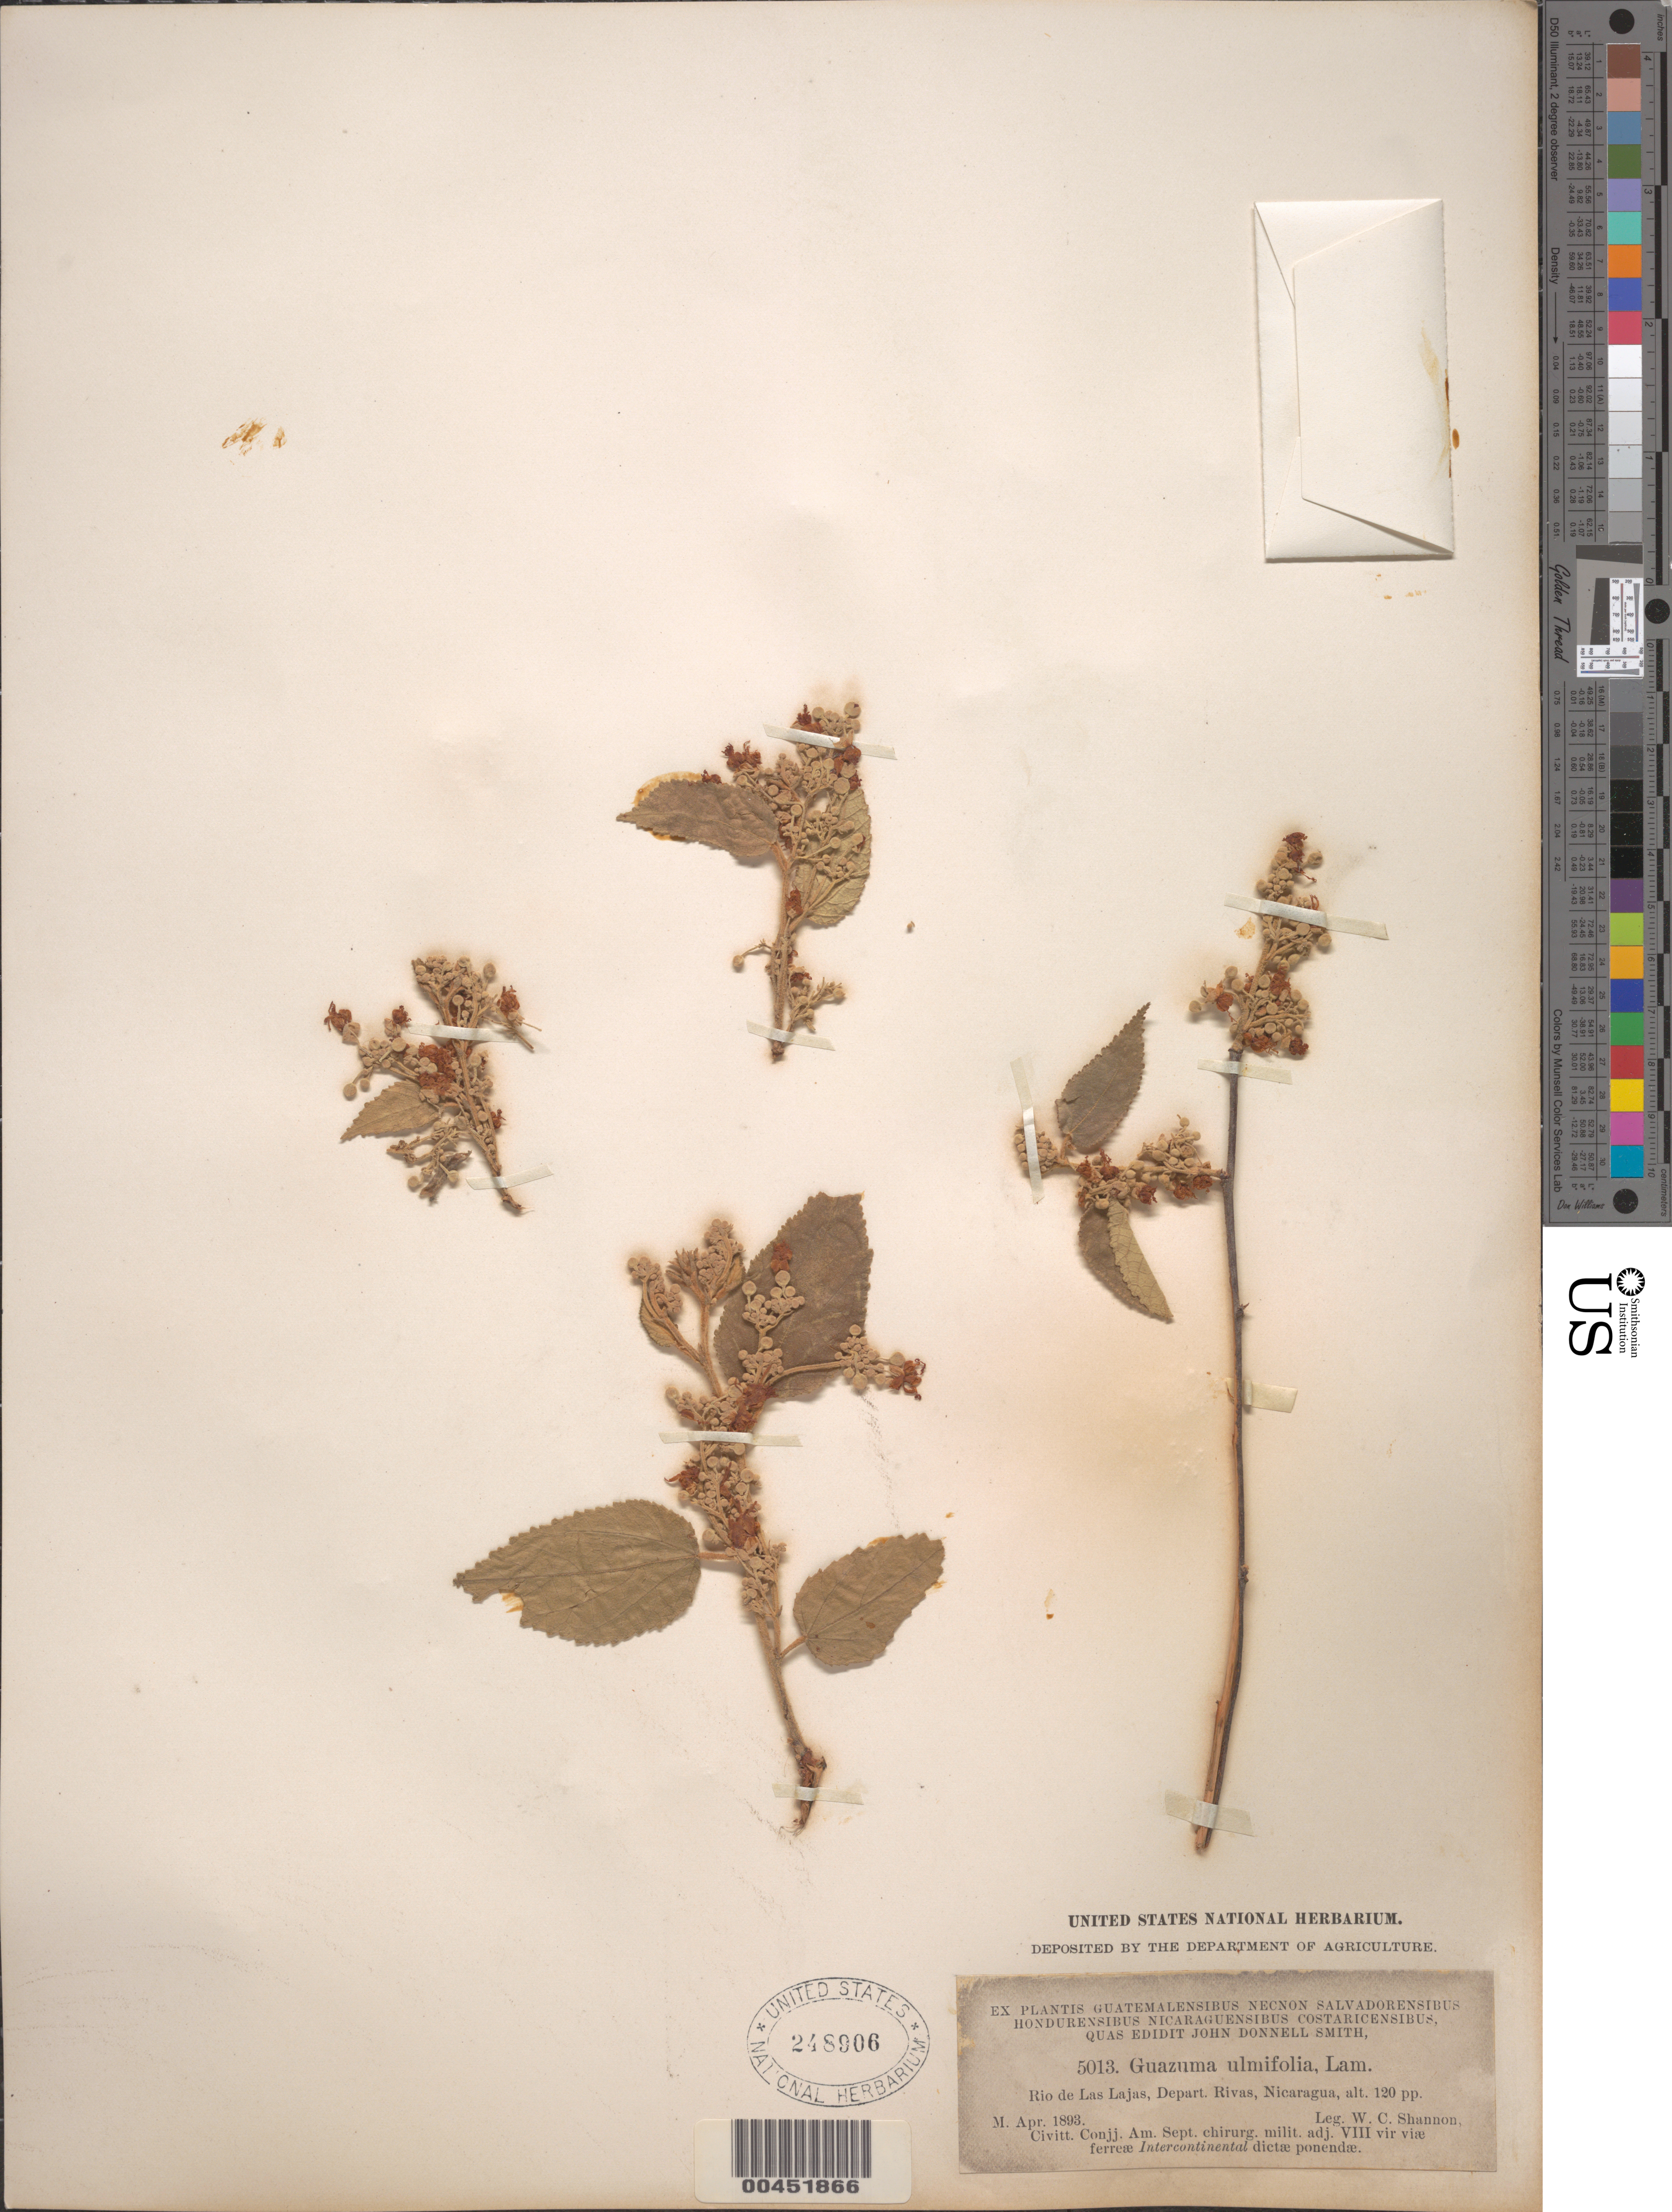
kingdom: Plantae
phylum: Tracheophyta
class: Magnoliopsida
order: Malvales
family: Malvaceae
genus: Guazuma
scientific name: Guazuma ulmifolia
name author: Lam.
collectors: W. C. Shannon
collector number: ex Pl. Guat. ... 5013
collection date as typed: Apr 1893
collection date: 1893-04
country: Nicaragua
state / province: Rivas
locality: Rio de Las Lajas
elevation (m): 37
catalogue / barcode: US 248906